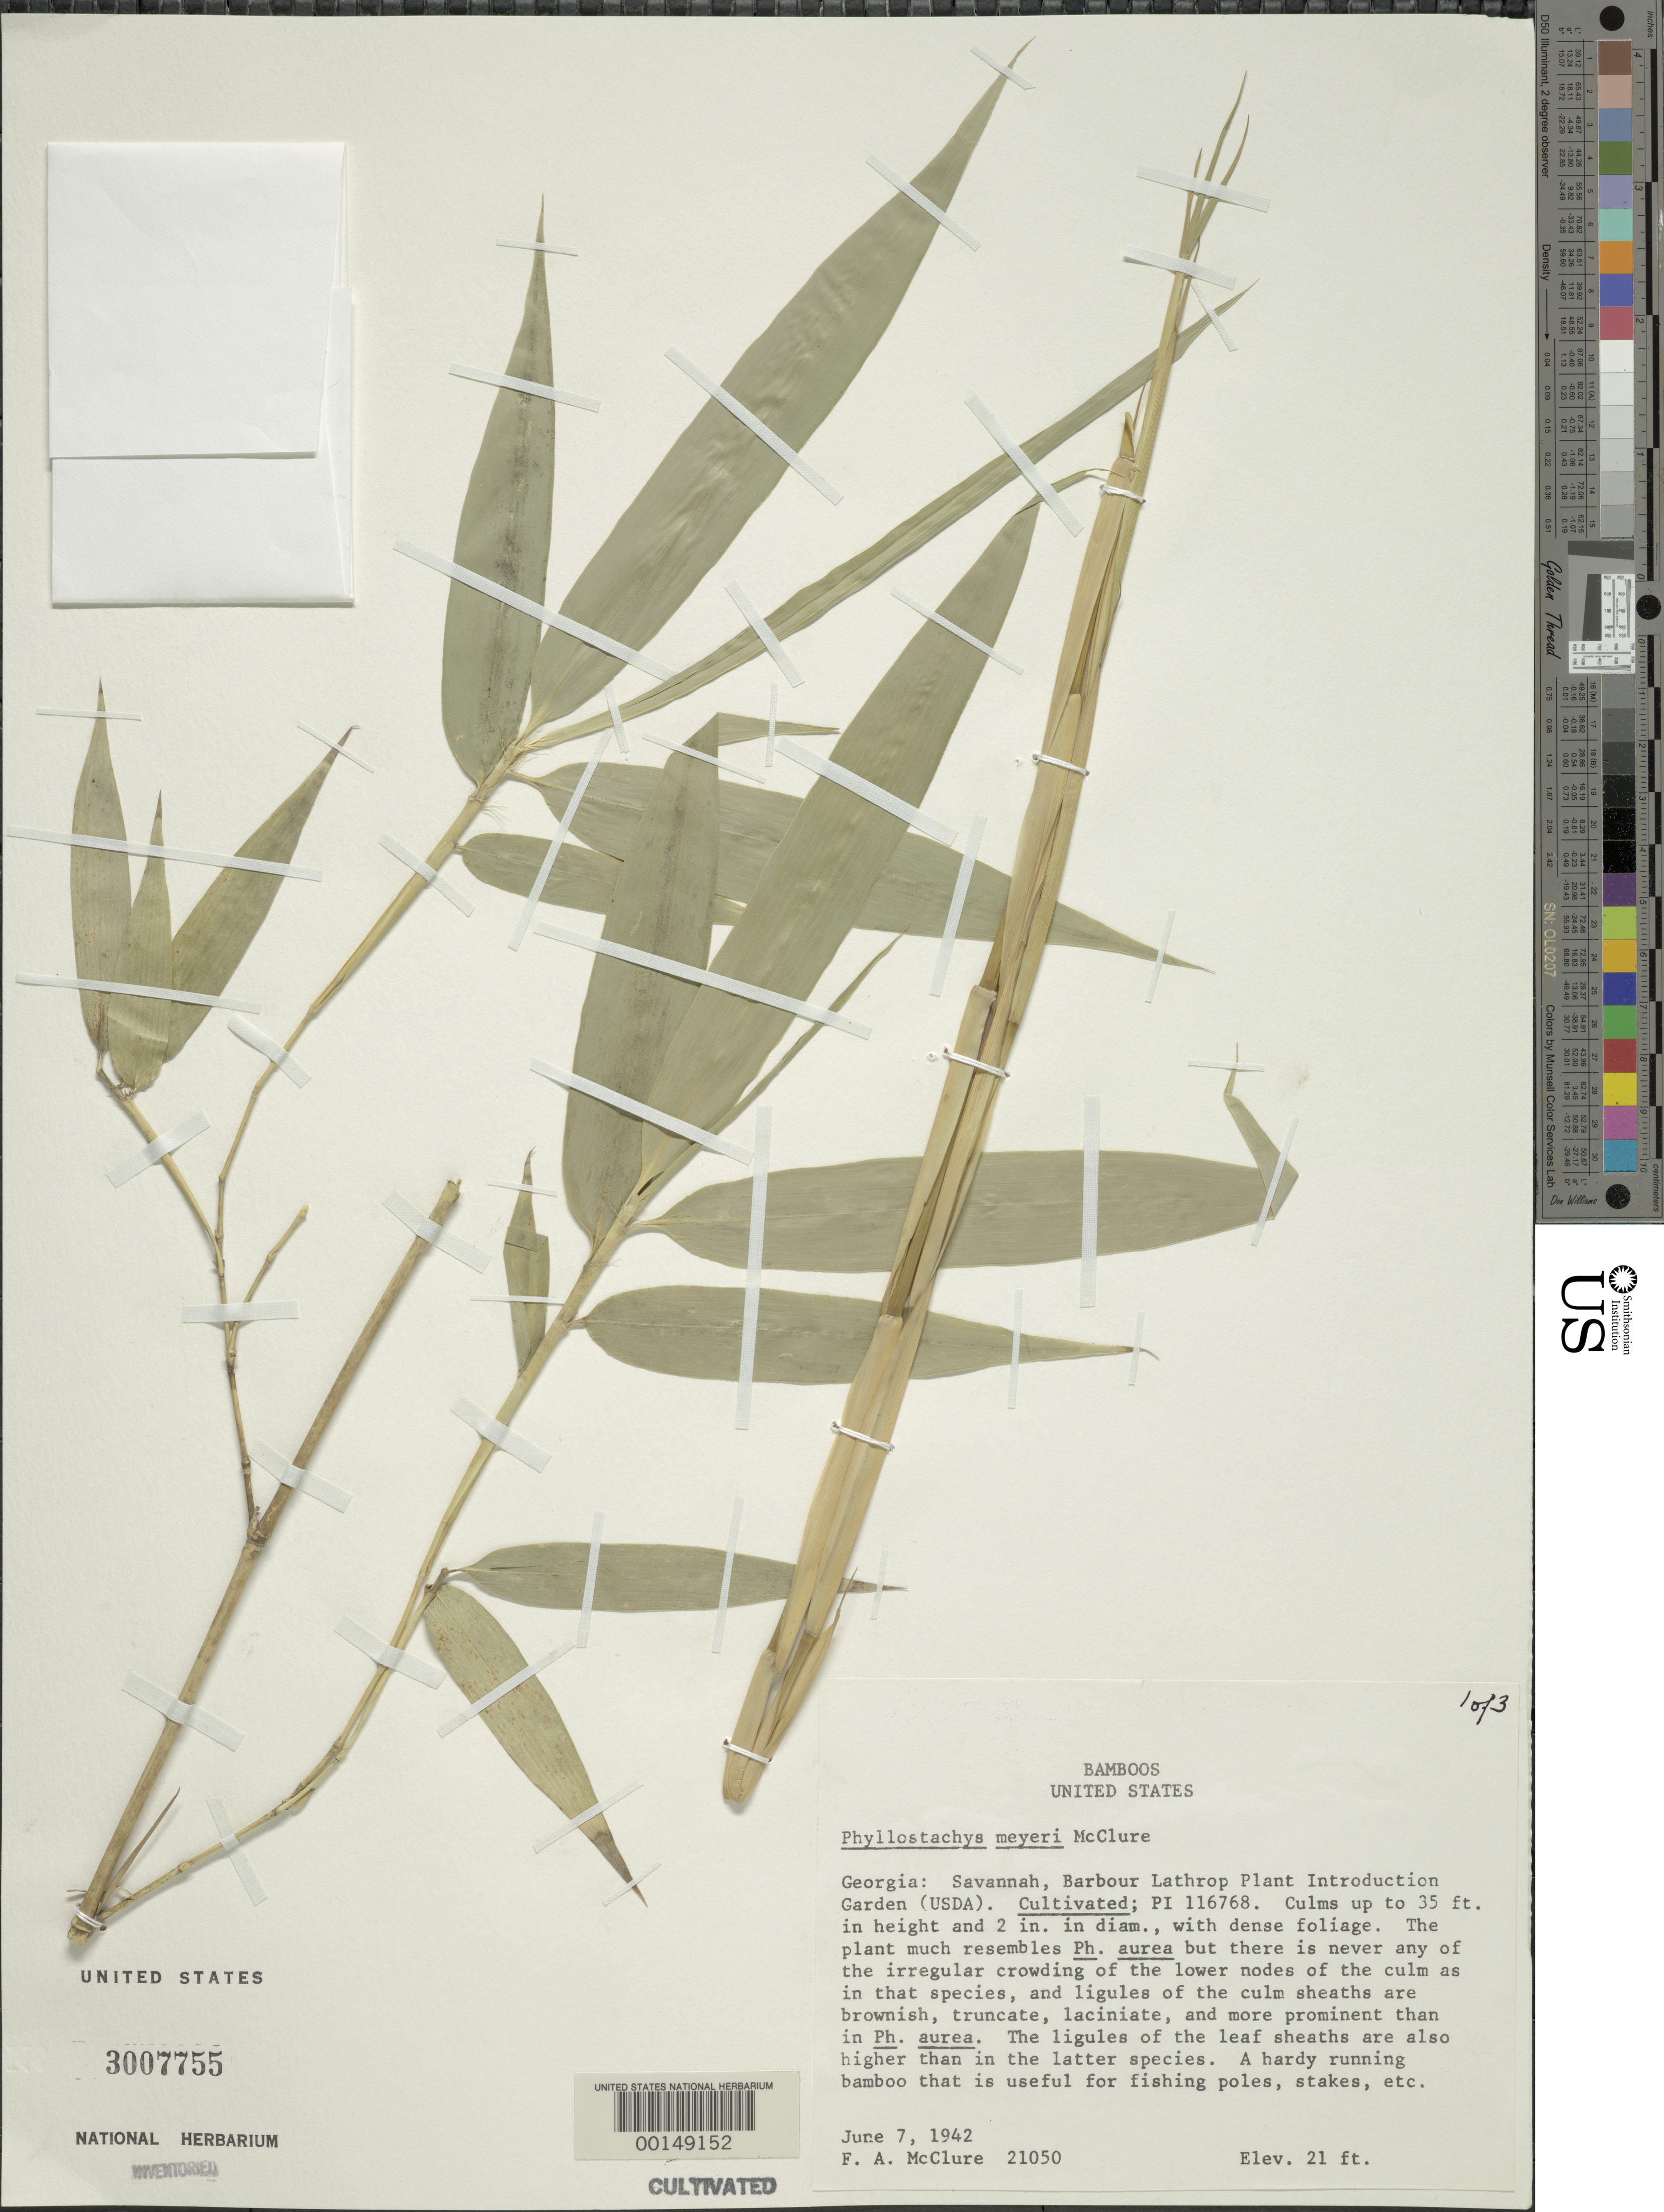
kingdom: Plantae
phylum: Tracheophyta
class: Liliopsida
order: Poales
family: Poaceae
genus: Phyllostachys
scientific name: Phyllostachys meyeri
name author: McClure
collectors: F. A. McClure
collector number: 21050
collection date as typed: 07 Jun 1942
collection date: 1942-06-07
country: United States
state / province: Georgia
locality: Savannah, Barbour Lathrop P.I. Garden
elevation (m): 6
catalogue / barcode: US 3007755